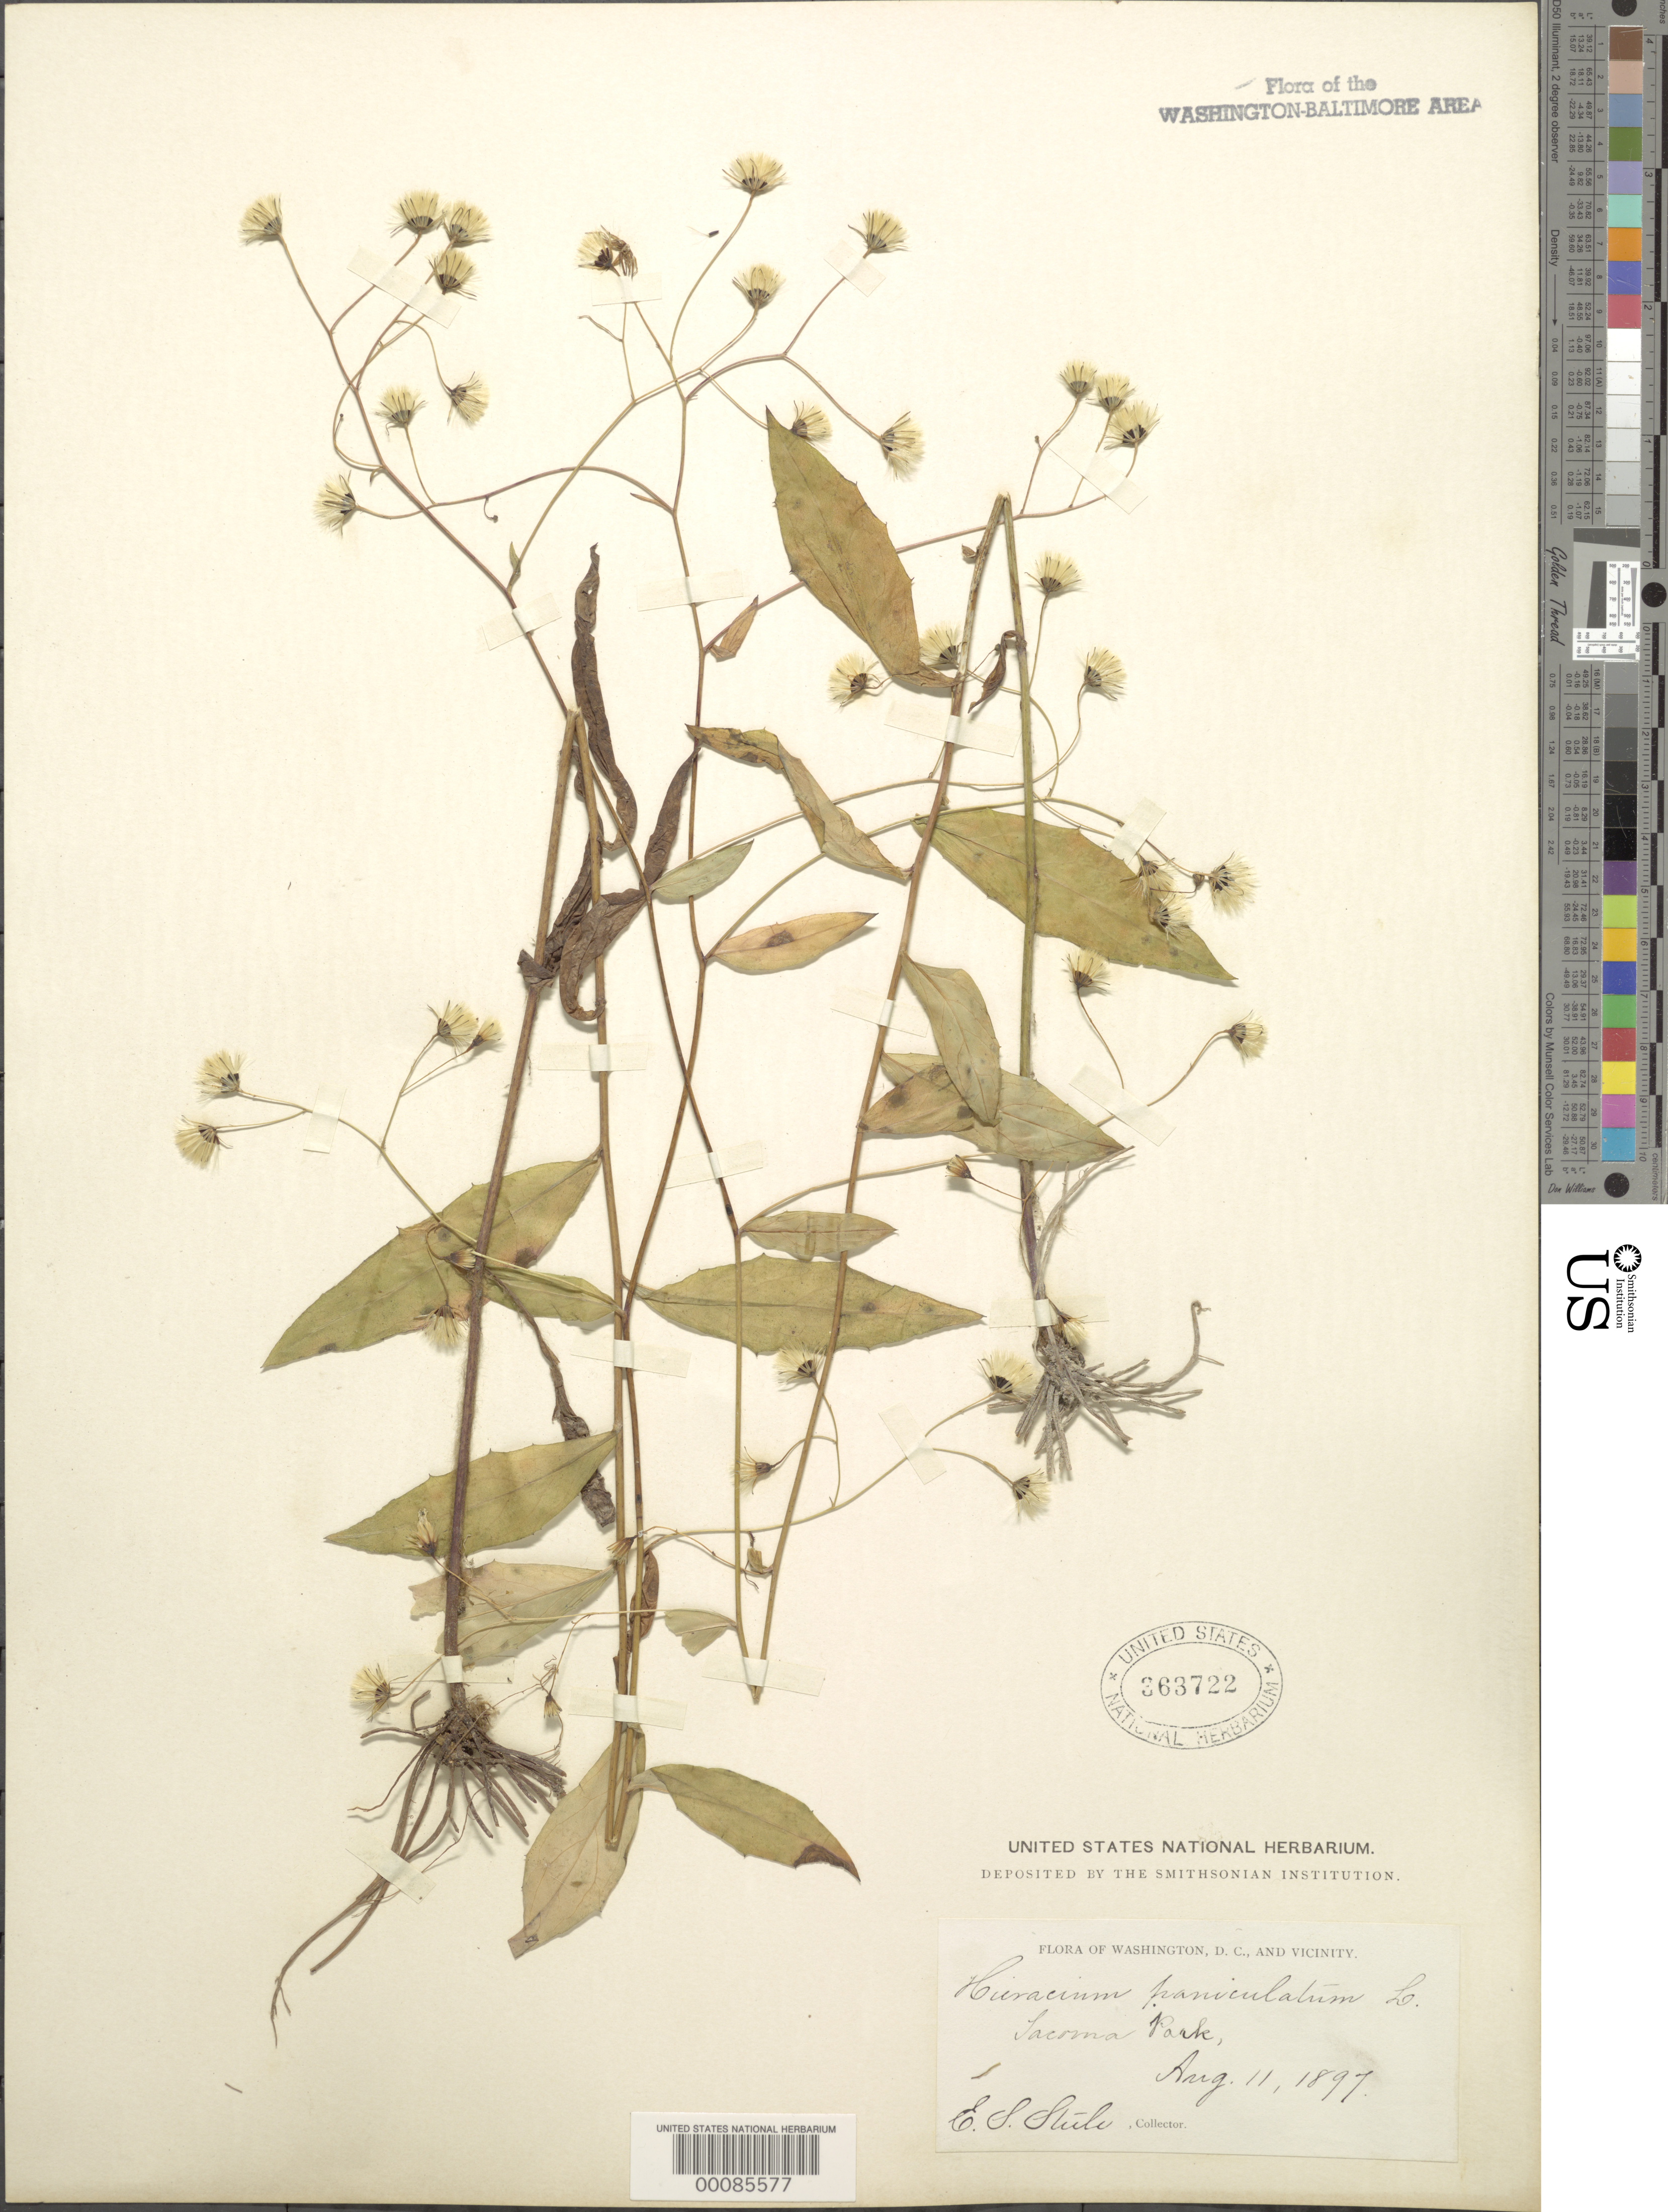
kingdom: Plantae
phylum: Tracheophyta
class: Magnoliopsida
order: Asterales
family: Asteraceae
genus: Hieracium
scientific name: Hieracium paniculatum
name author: L.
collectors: E. Steele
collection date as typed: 11 Aug 1897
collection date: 1897-08-11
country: United States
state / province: Maryland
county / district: Montgomery / Prince George's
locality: Takoma Park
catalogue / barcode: US 363722